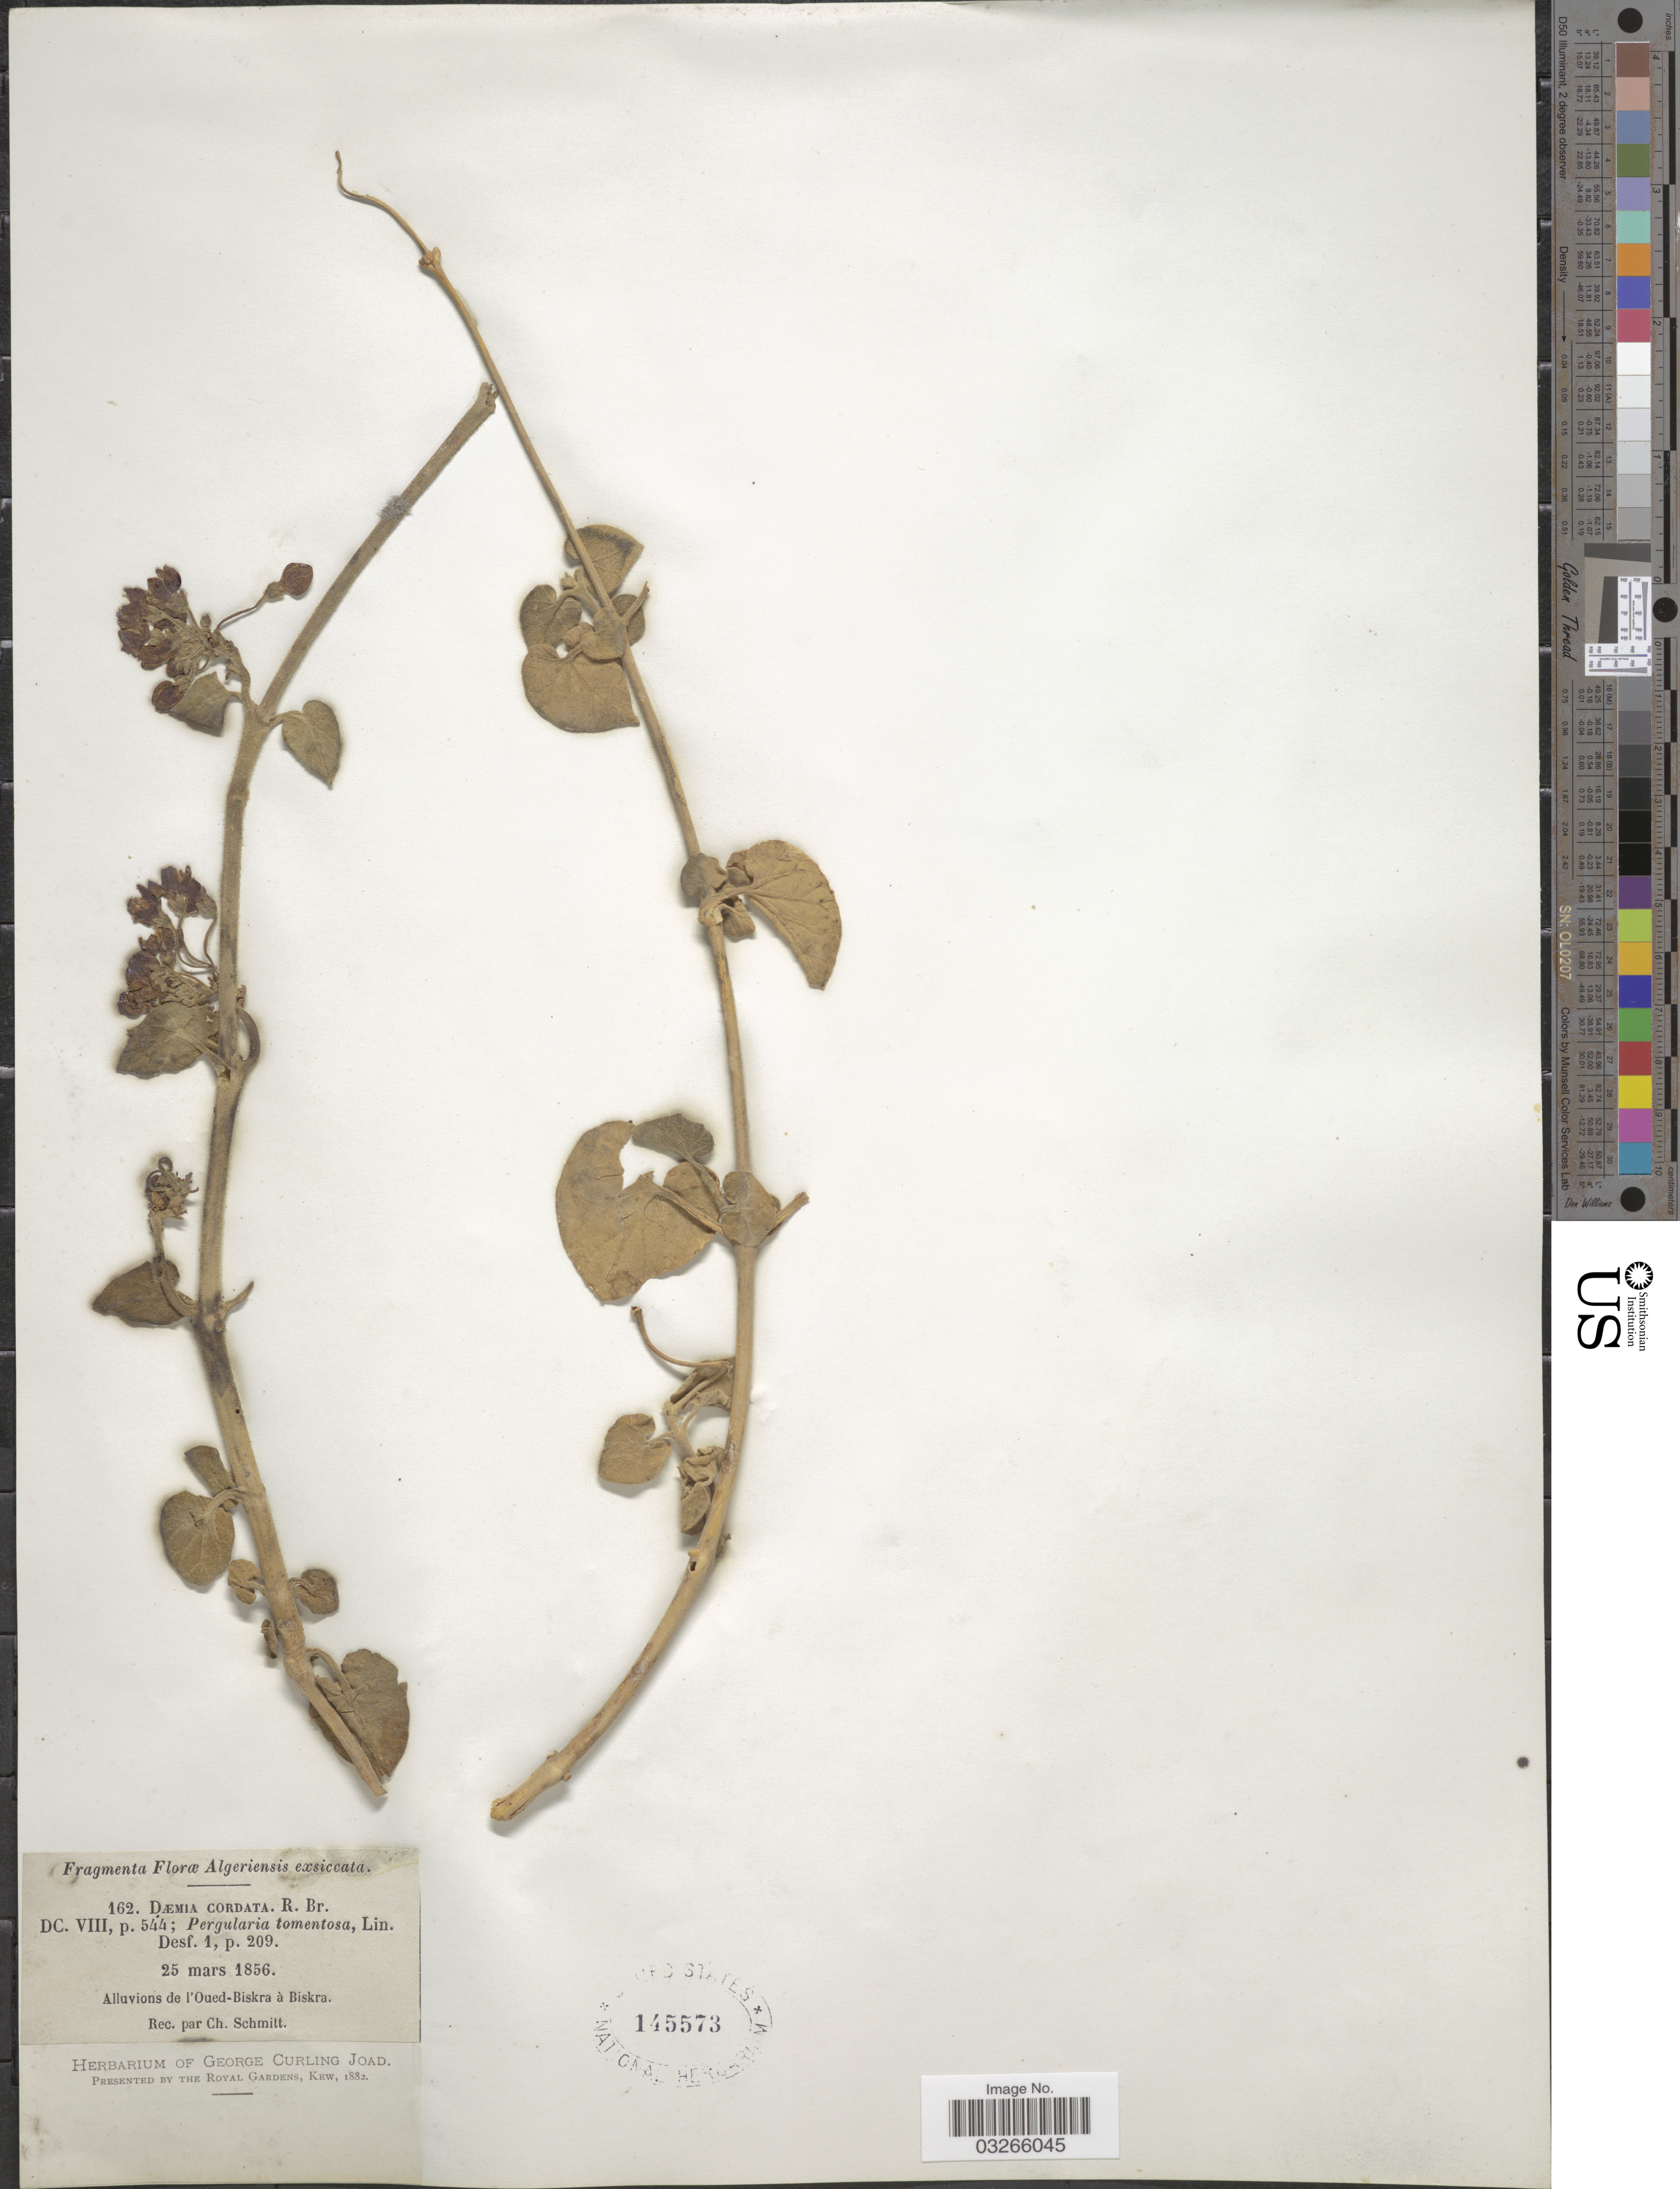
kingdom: Plantae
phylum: Tracheophyta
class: Magnoliopsida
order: Gentianales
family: Apocynaceae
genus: Doemia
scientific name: Doemia cordata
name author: (Forssk.) R. Br.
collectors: C. Schmitt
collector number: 162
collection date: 1856-03-25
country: Algeria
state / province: Biskra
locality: Alluvions de l'Oued-Biskra à Biskra.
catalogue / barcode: US 145573